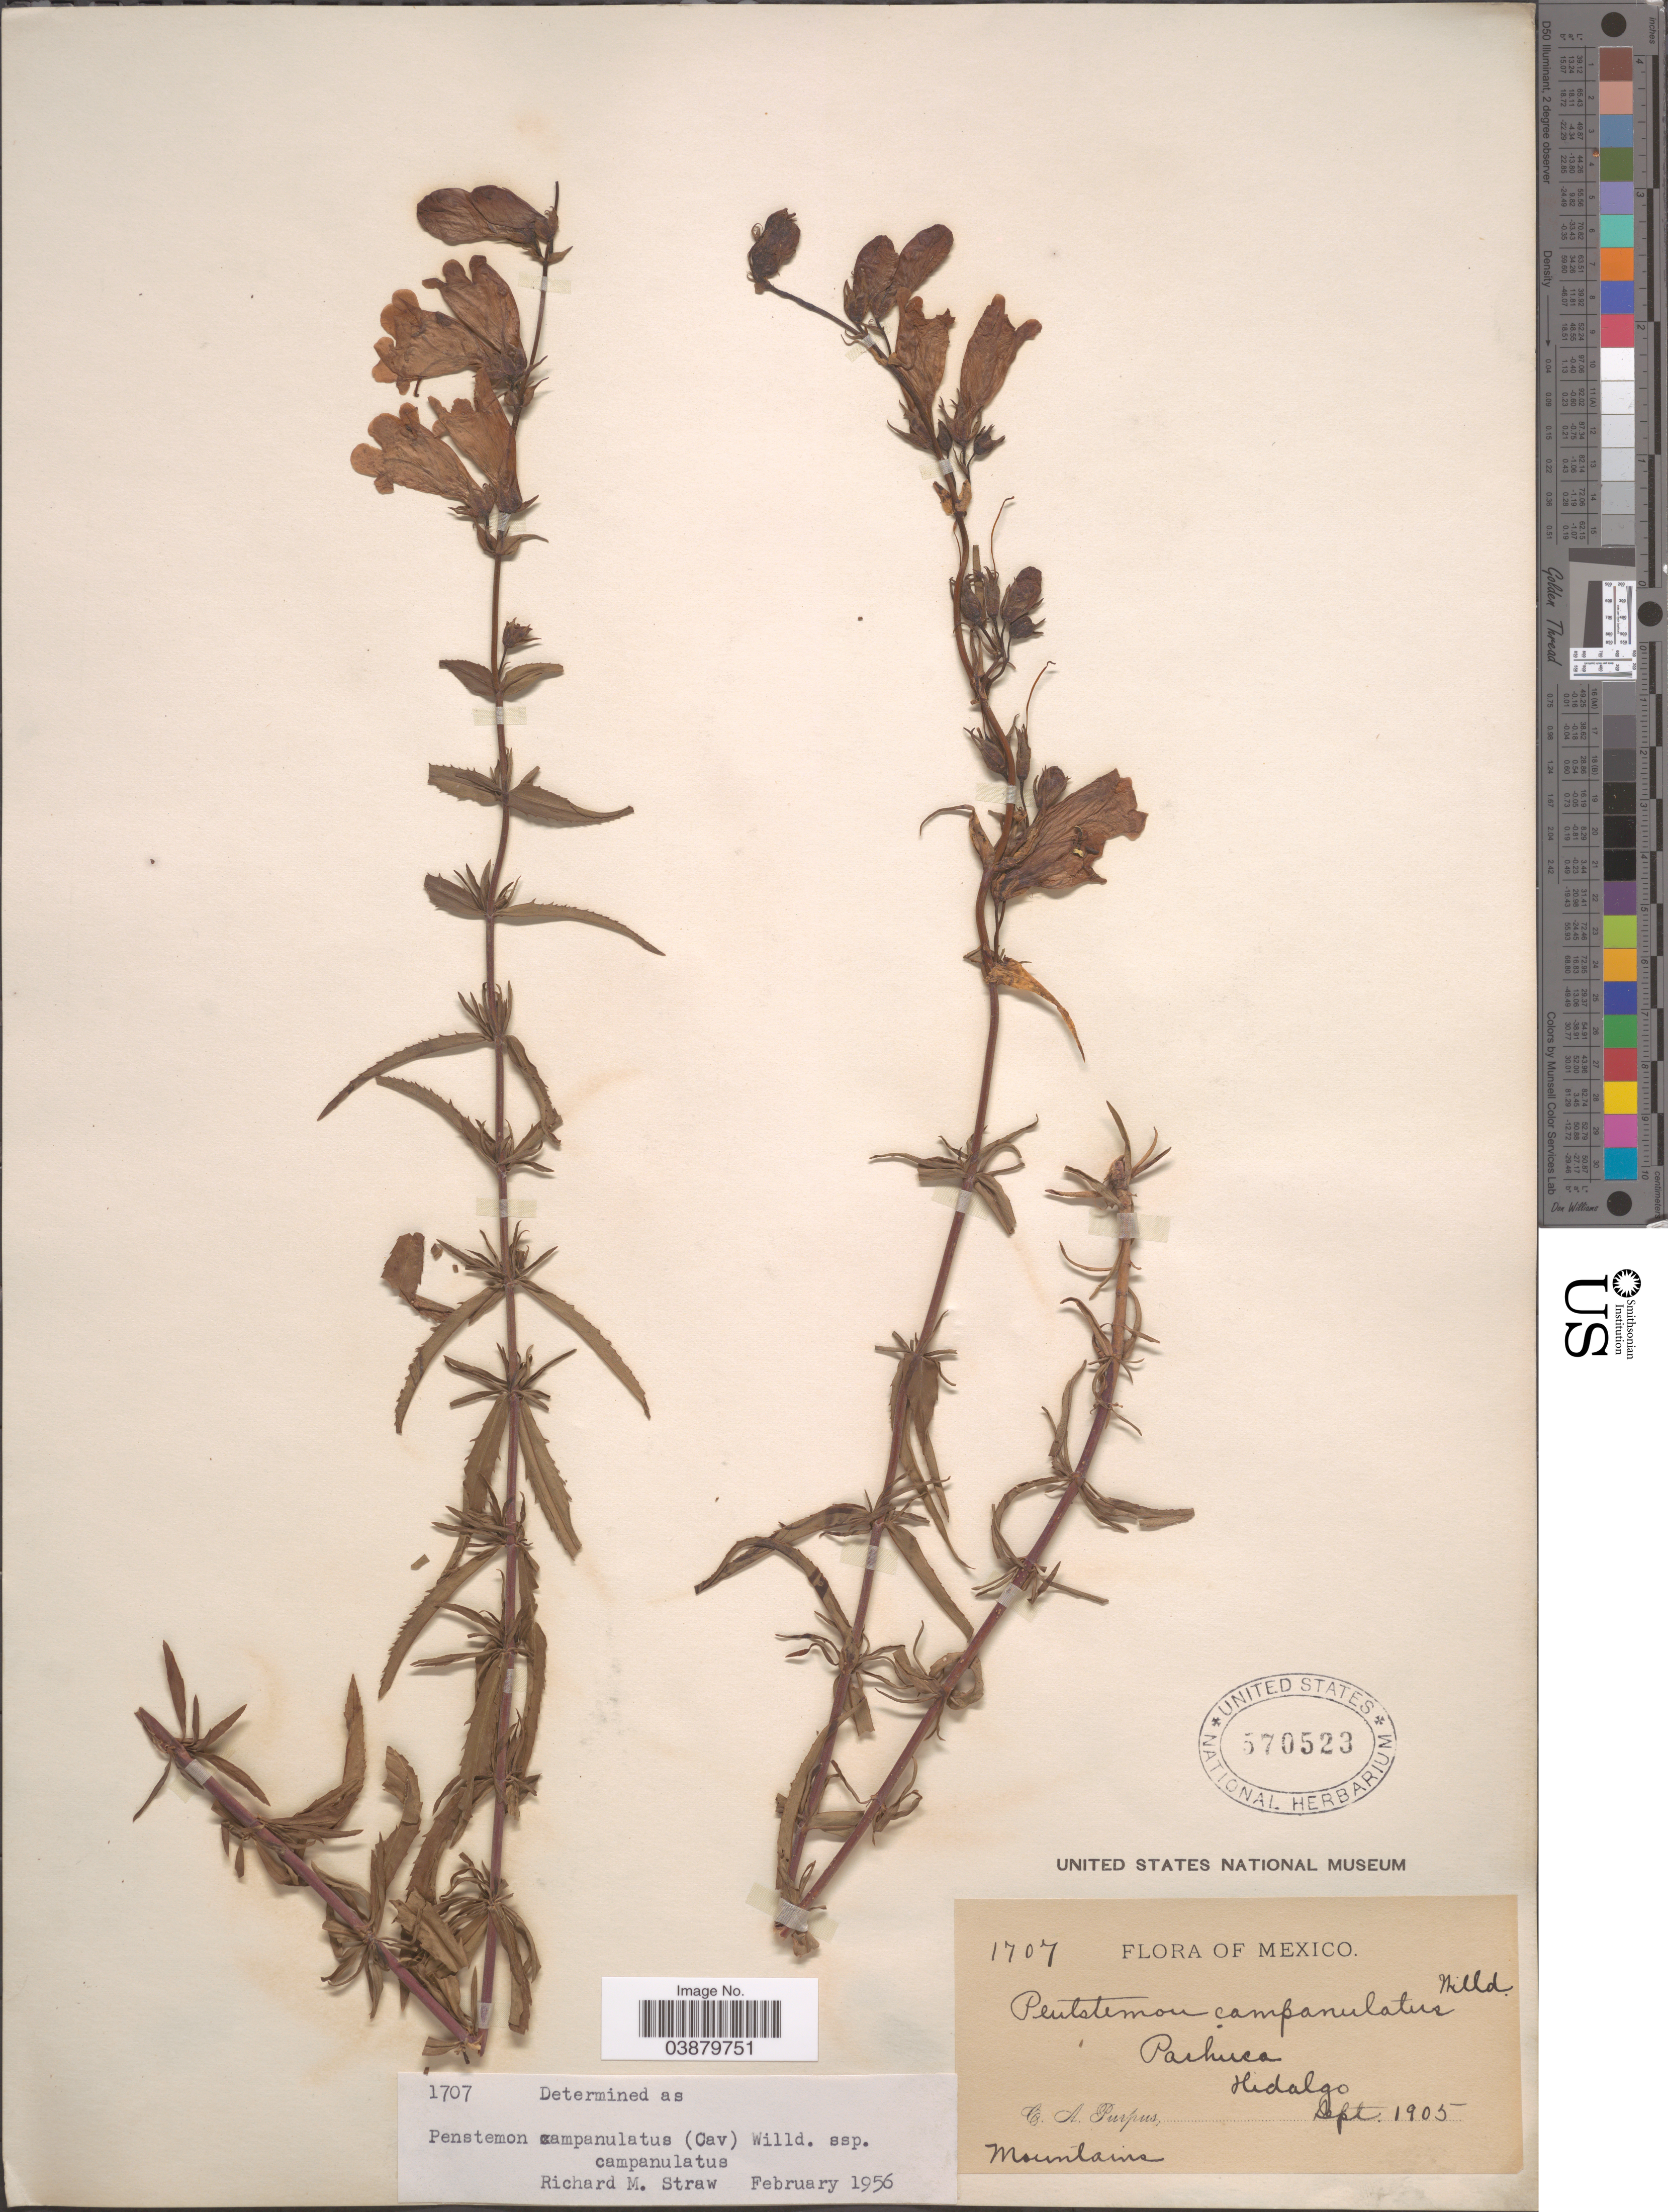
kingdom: Plantae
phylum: Tracheophyta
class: Magnoliopsida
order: Lamiales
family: Plantaginaceae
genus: Penstemon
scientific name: Penstemon gentryi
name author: Standl.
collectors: C. A. Purpus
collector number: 1707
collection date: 1905-09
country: Mexico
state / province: Hidalgo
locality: Pachuca. Mountains.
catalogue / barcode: US 570523